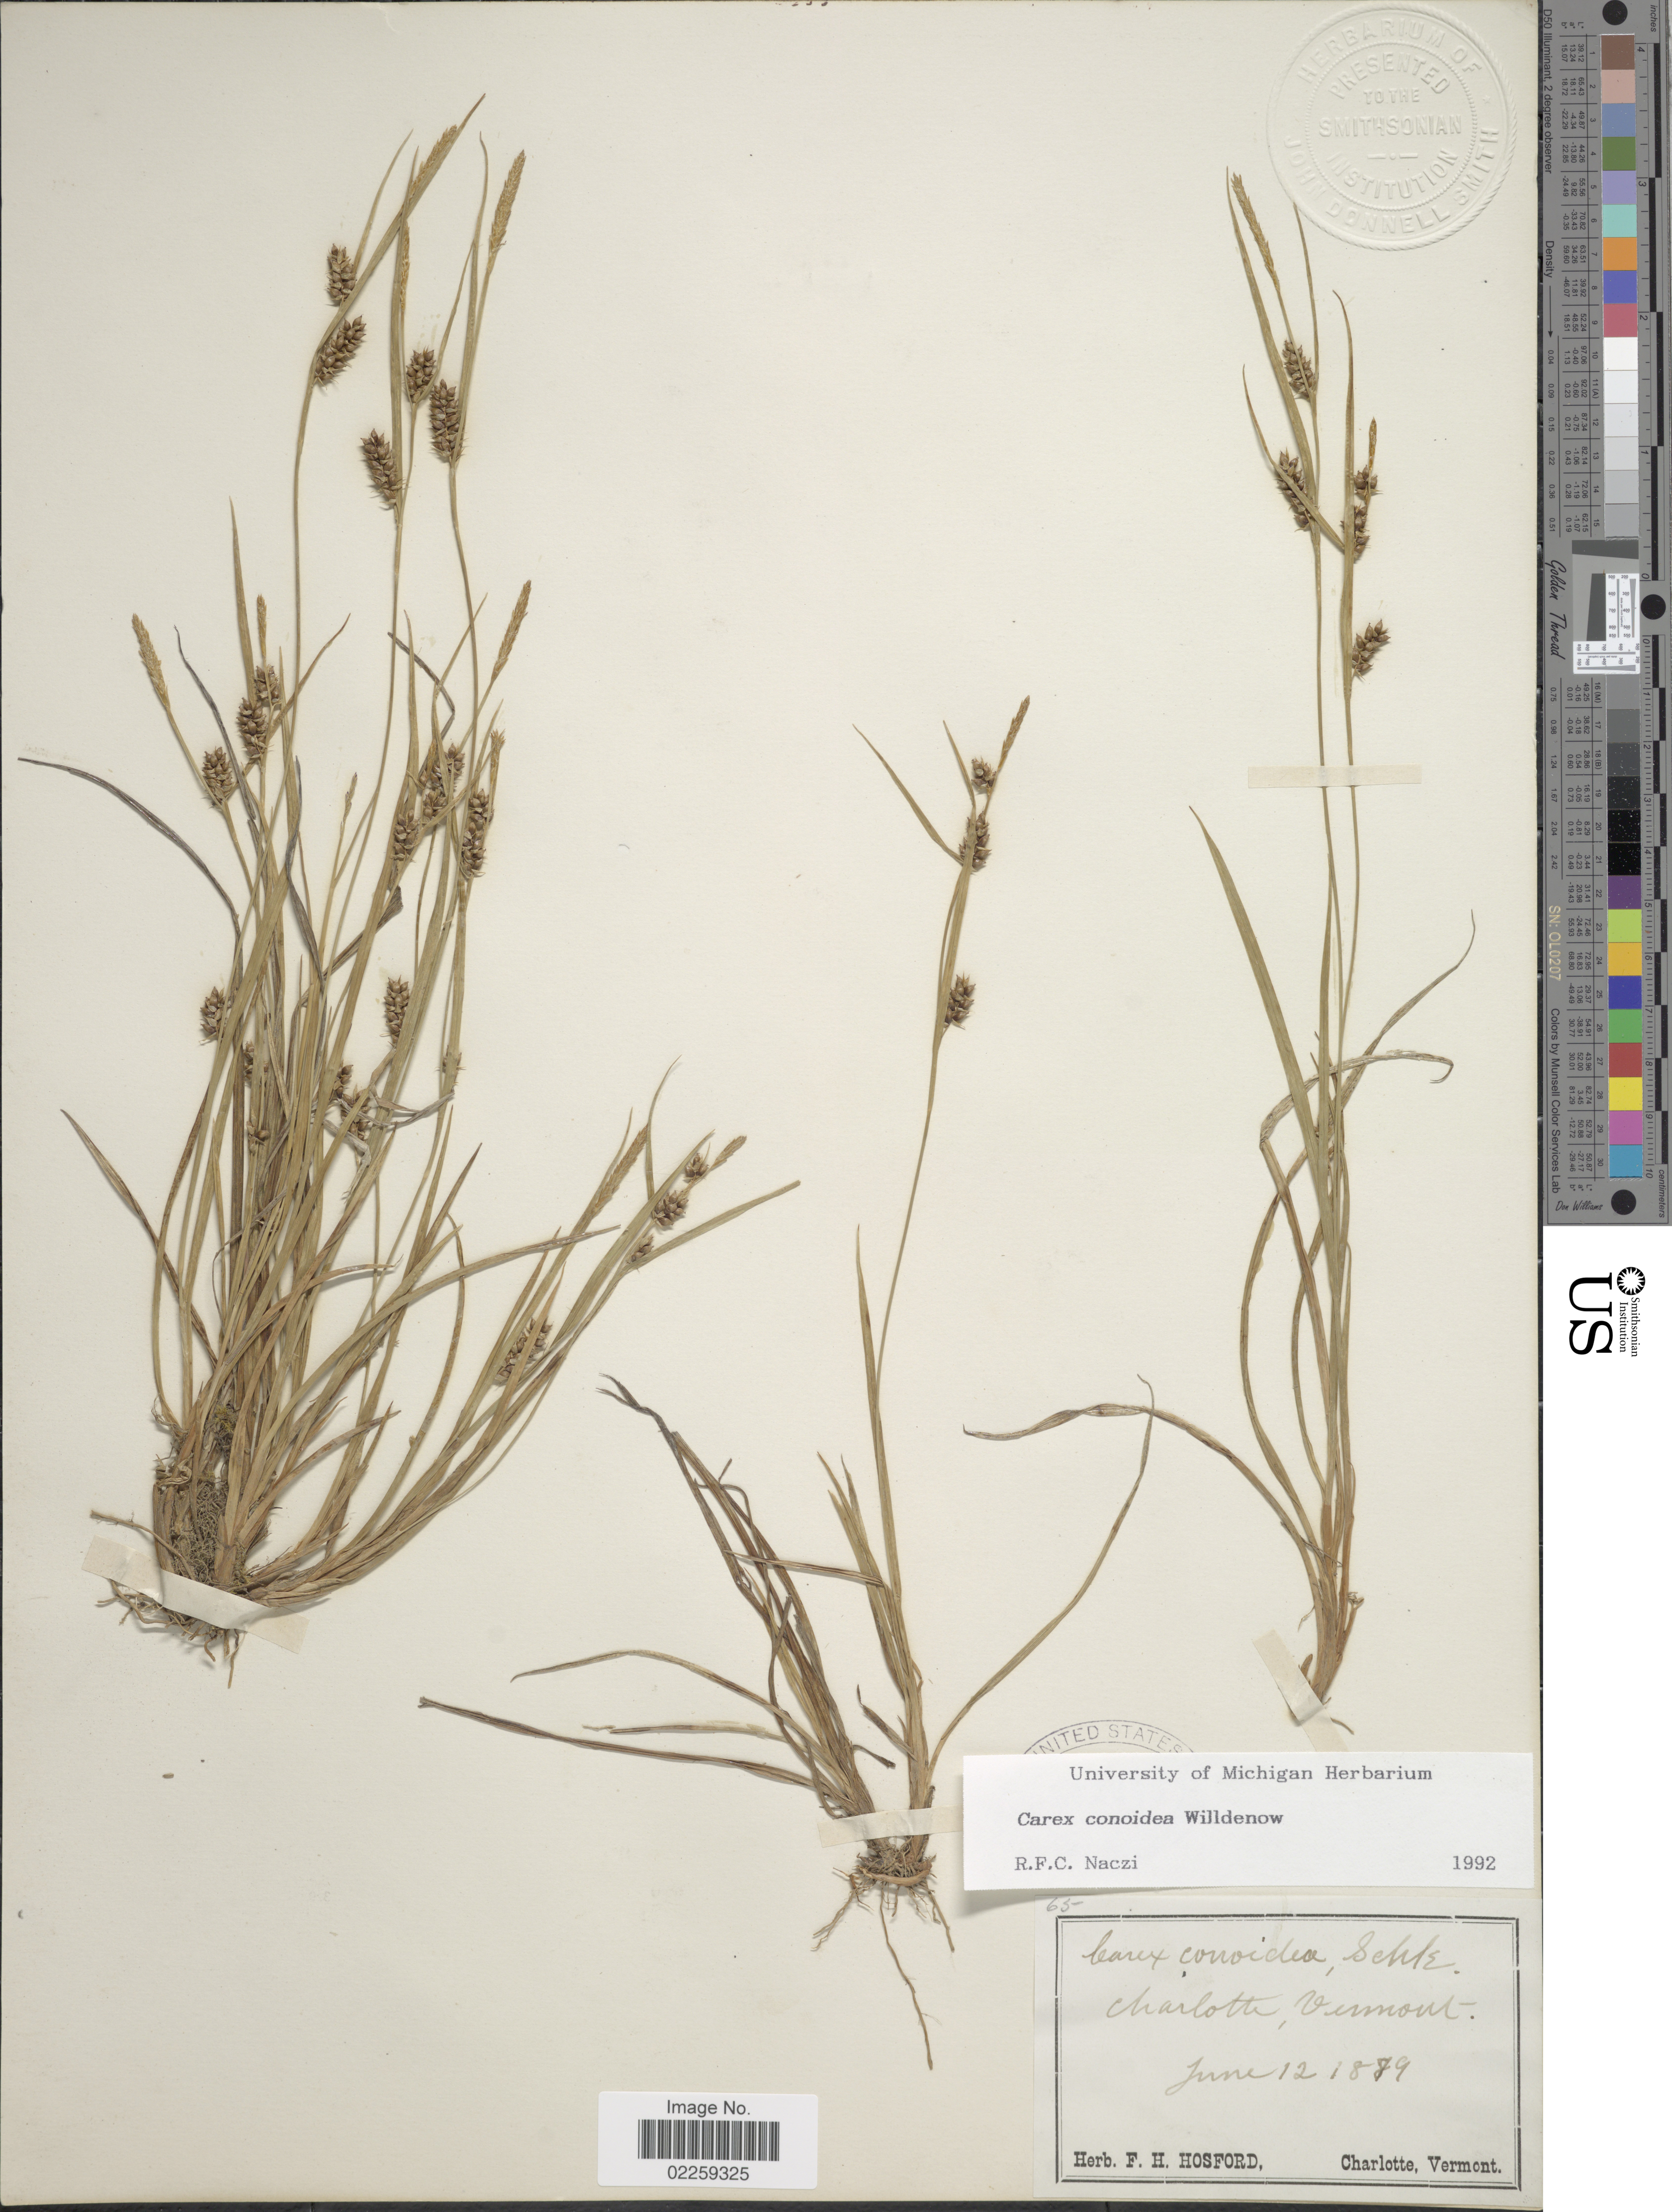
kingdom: Plantae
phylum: Tracheophyta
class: Liliopsida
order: Poales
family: Cyperaceae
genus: Carex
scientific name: Carex conoidea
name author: Willd.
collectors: ex herb. F. H. Hosford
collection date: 1879-06-12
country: United States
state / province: Vermont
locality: Charlotte